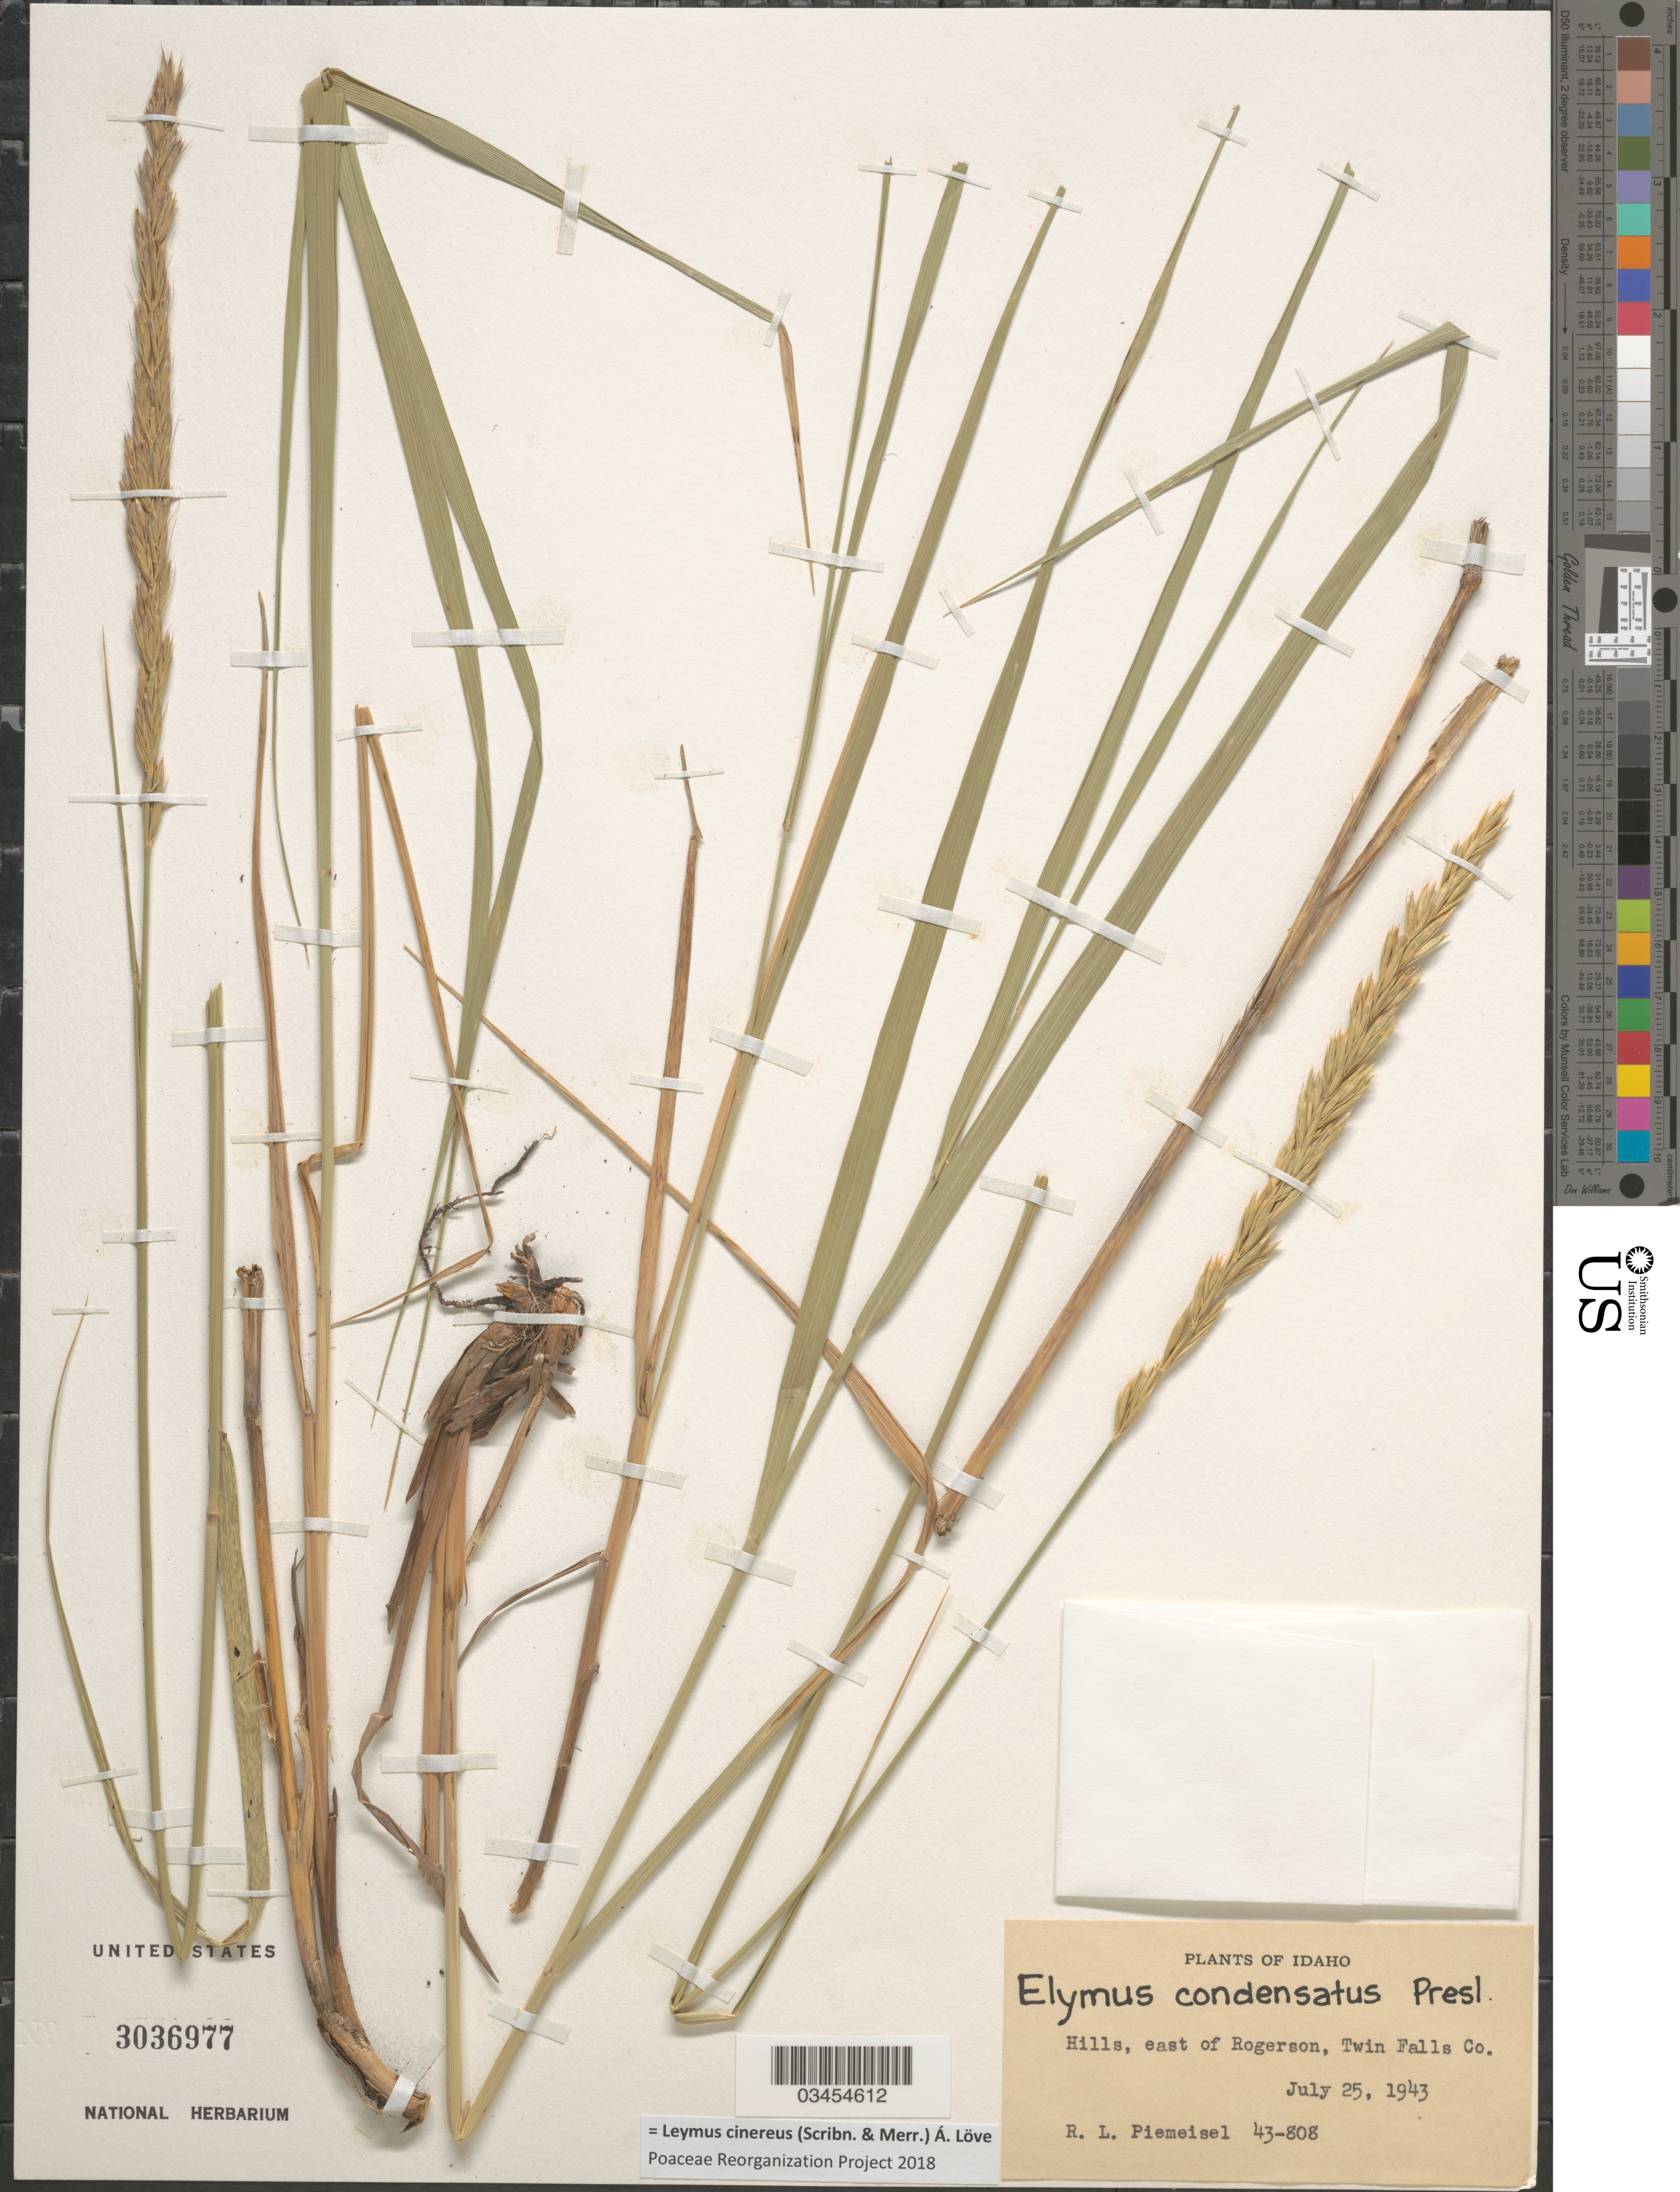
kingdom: Plantae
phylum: Tracheophyta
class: Liliopsida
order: Poales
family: Poaceae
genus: Leymus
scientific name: Leymus cinereus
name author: (Scribn. & Merr.) Á. Löve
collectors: R. L. Piemeisel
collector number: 43-808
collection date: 1943-07-25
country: United States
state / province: Idaho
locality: Hills, east of Rogerson, Twin Falls Co.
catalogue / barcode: US 3036977